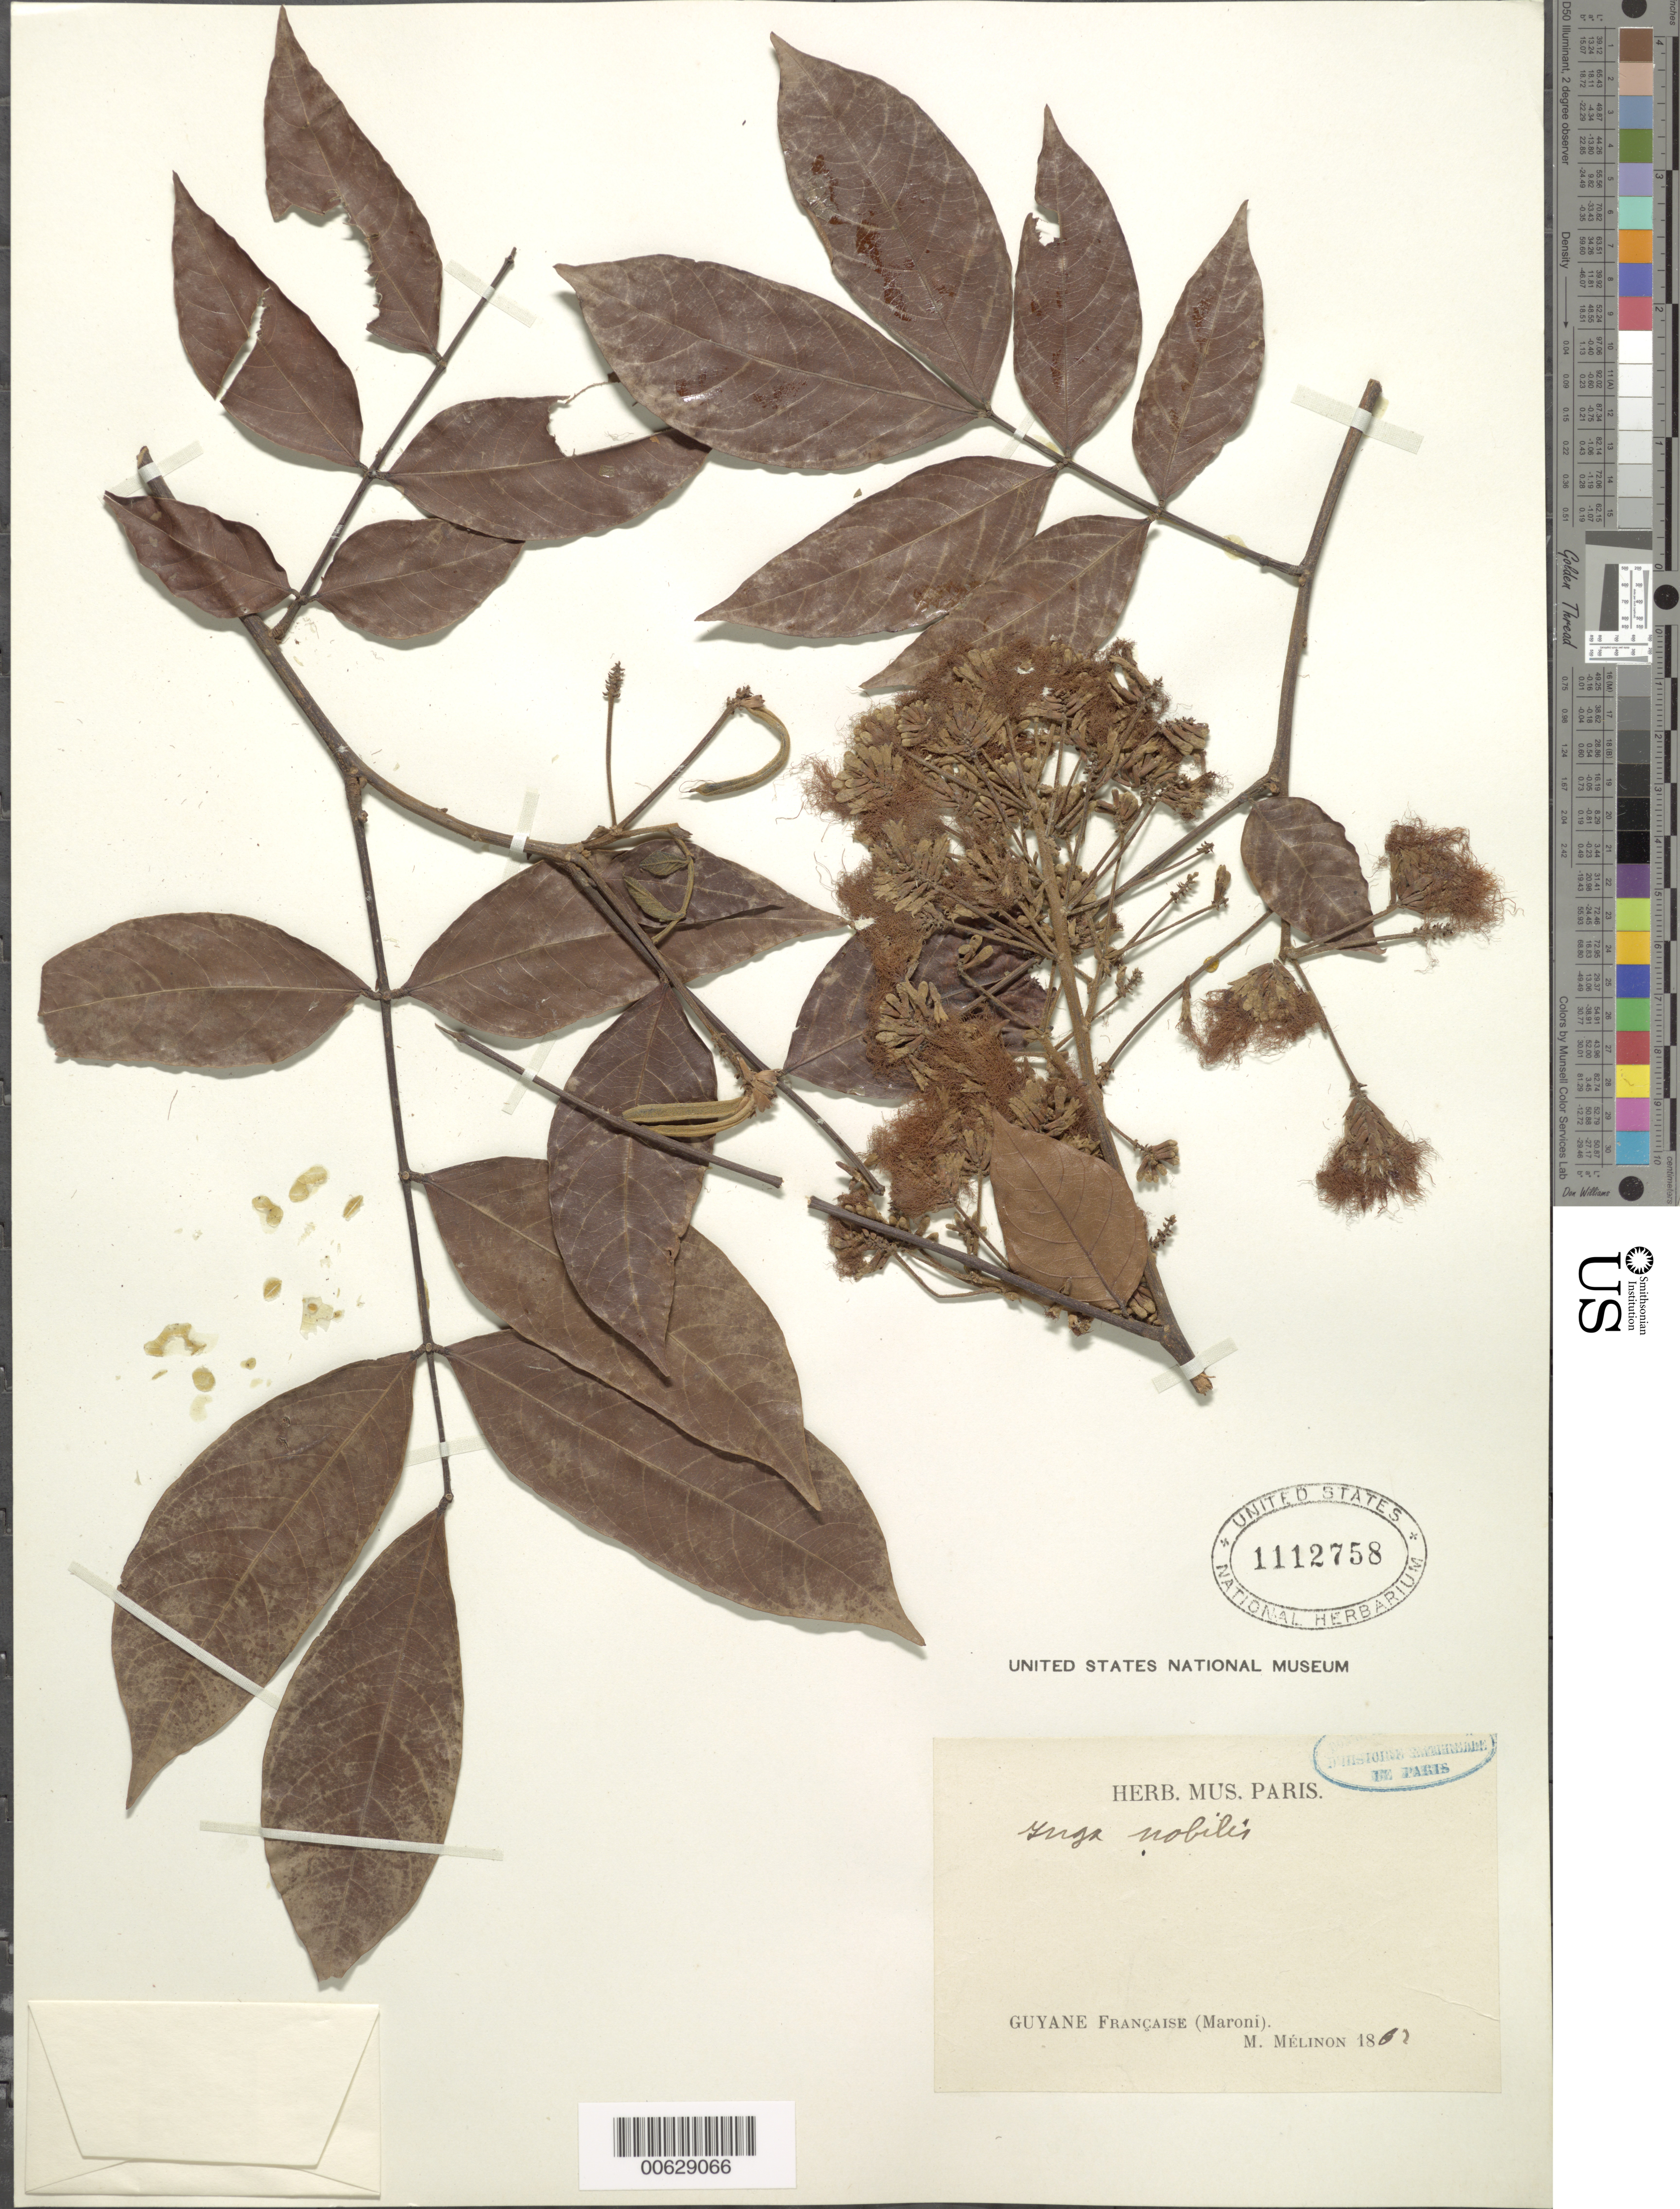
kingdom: Plantae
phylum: Tracheophyta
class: Magnoliopsida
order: Fabales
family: Fabaceae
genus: Inga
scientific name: Inga nobilis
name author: Willd.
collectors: E. Mélinon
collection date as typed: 1867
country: French Guiana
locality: Maroni R.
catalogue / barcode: US 1112758